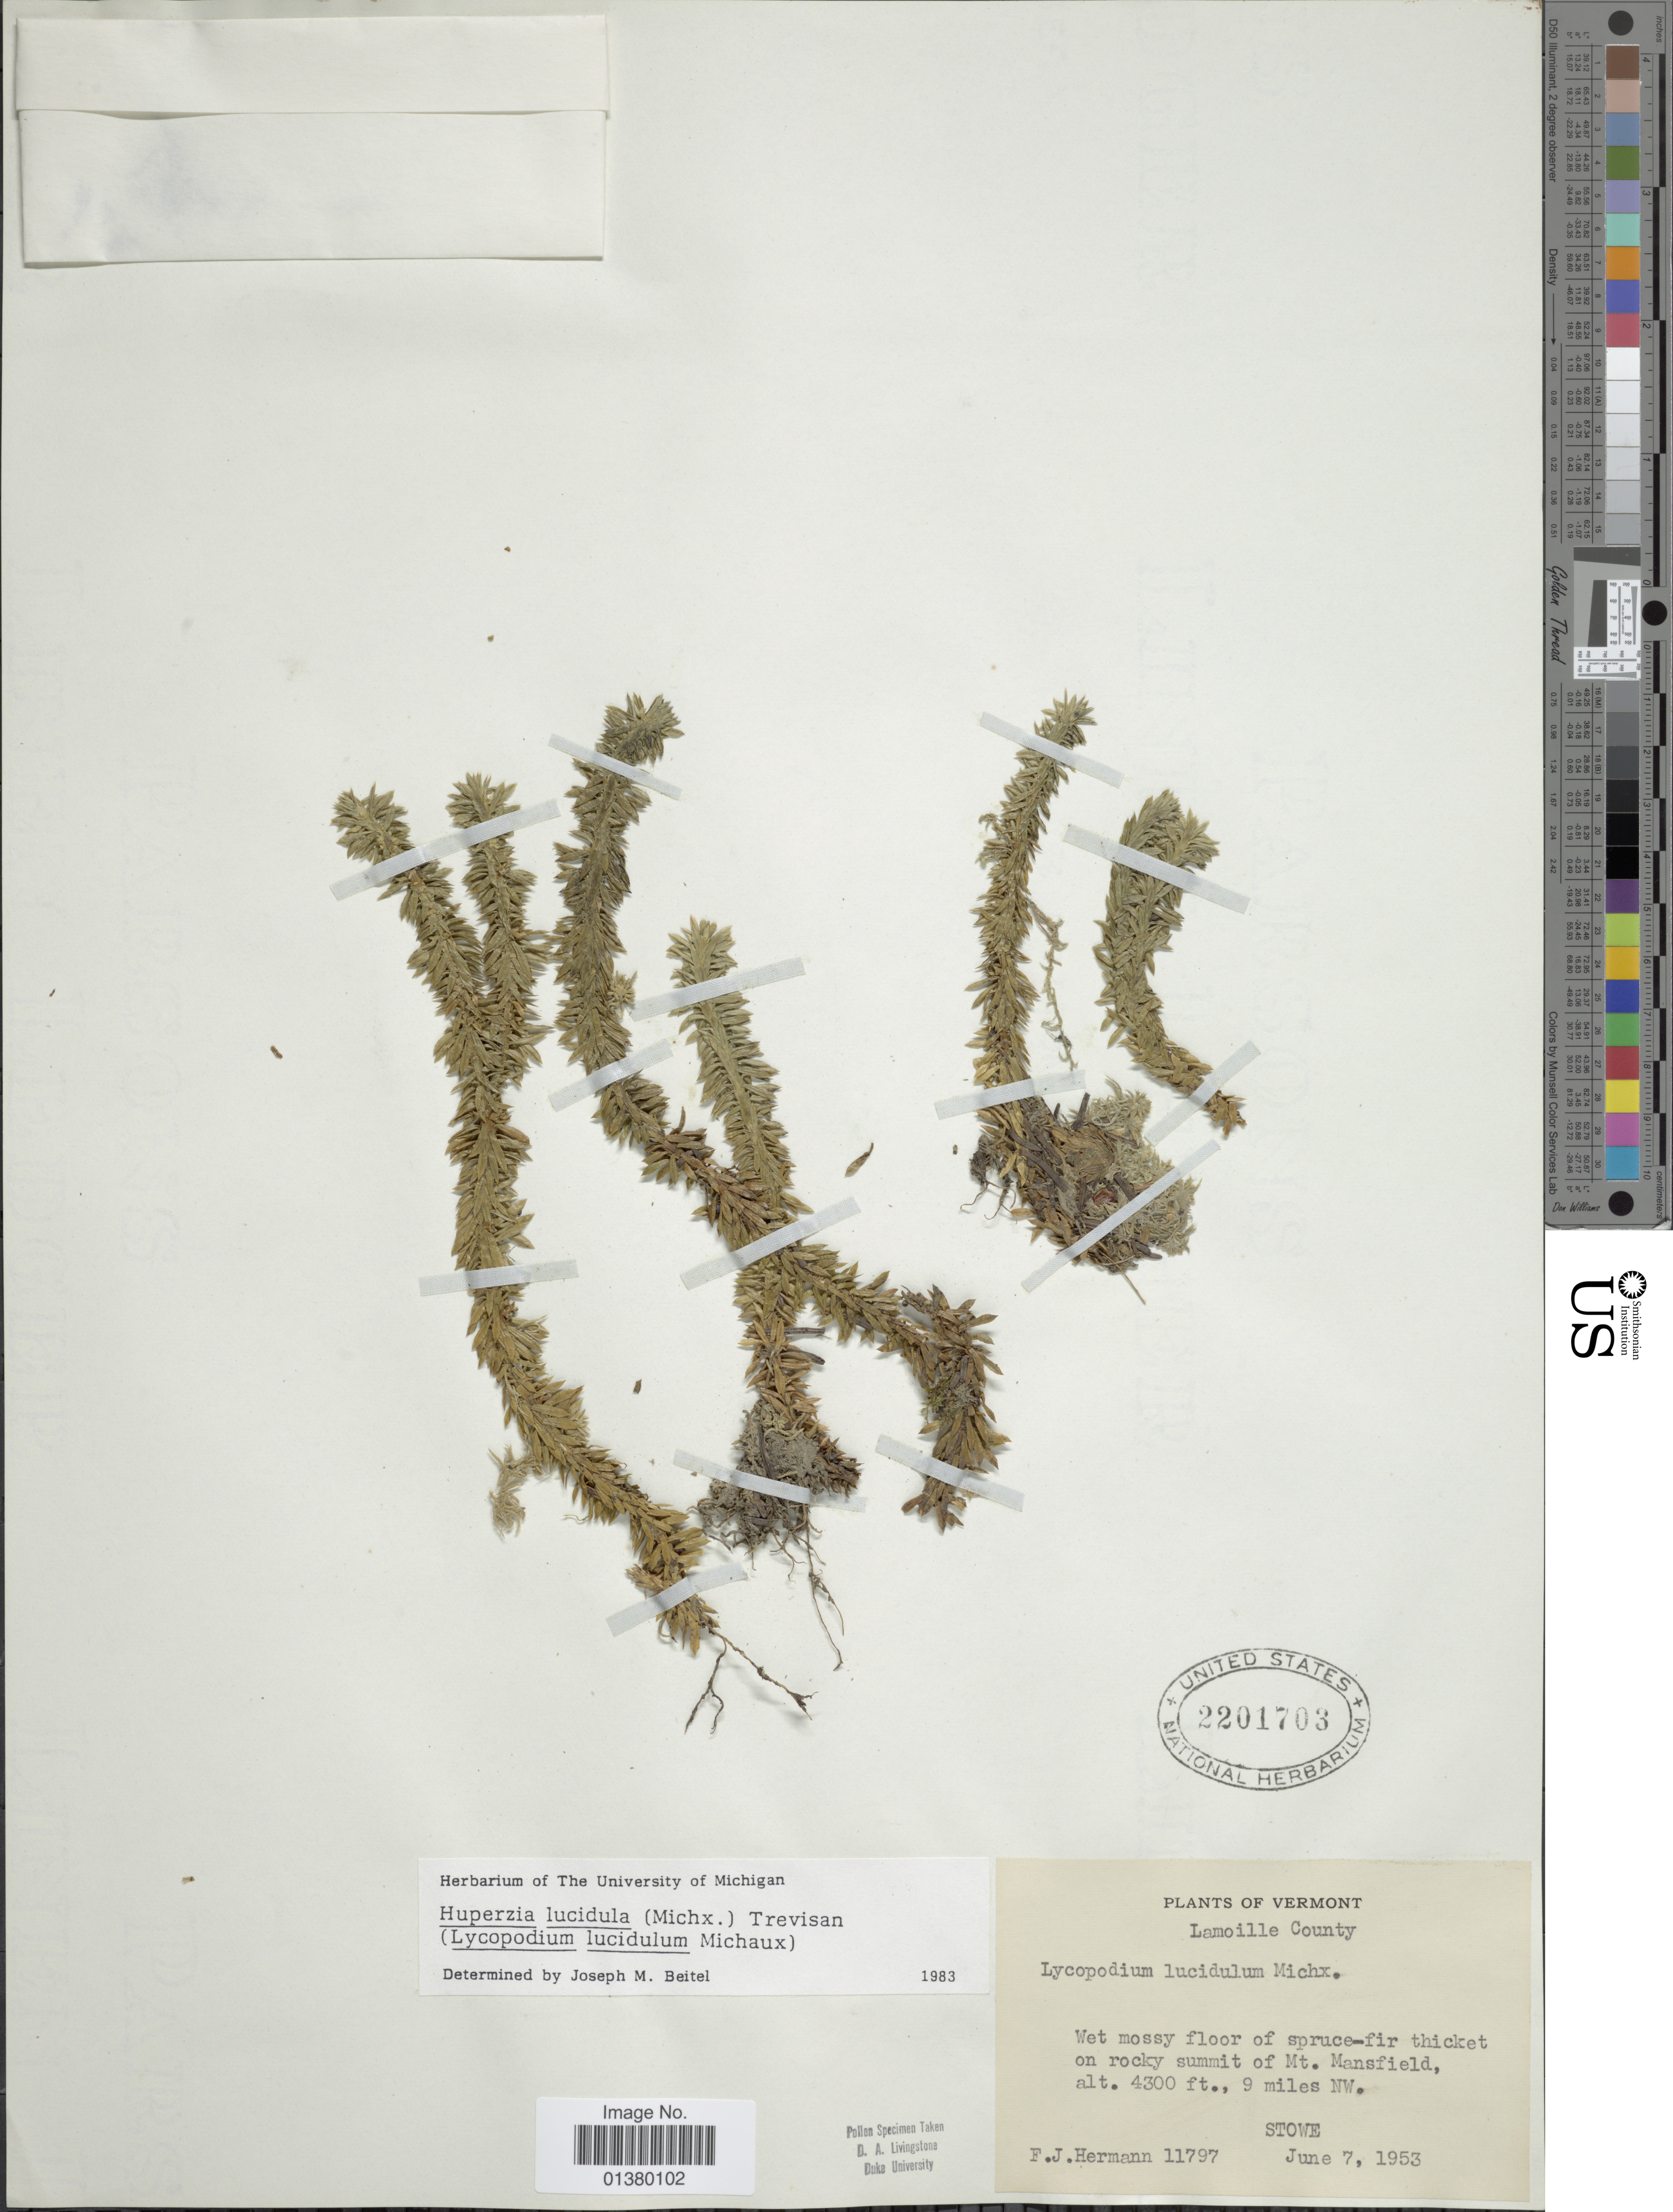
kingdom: Plantae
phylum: Tracheophyta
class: Lycopodiopsida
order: Lycopodiales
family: Lycopodiaceae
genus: Huperzia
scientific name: Huperzia lucidula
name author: (Michx.) Trevis.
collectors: F. J. Hermann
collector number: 11797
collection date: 1953-06-07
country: United States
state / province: Vermont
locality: Lamoille County, on rocky summit of Mt Mansfield, 9 miles NW Stowe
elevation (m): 1311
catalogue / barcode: US 2201703